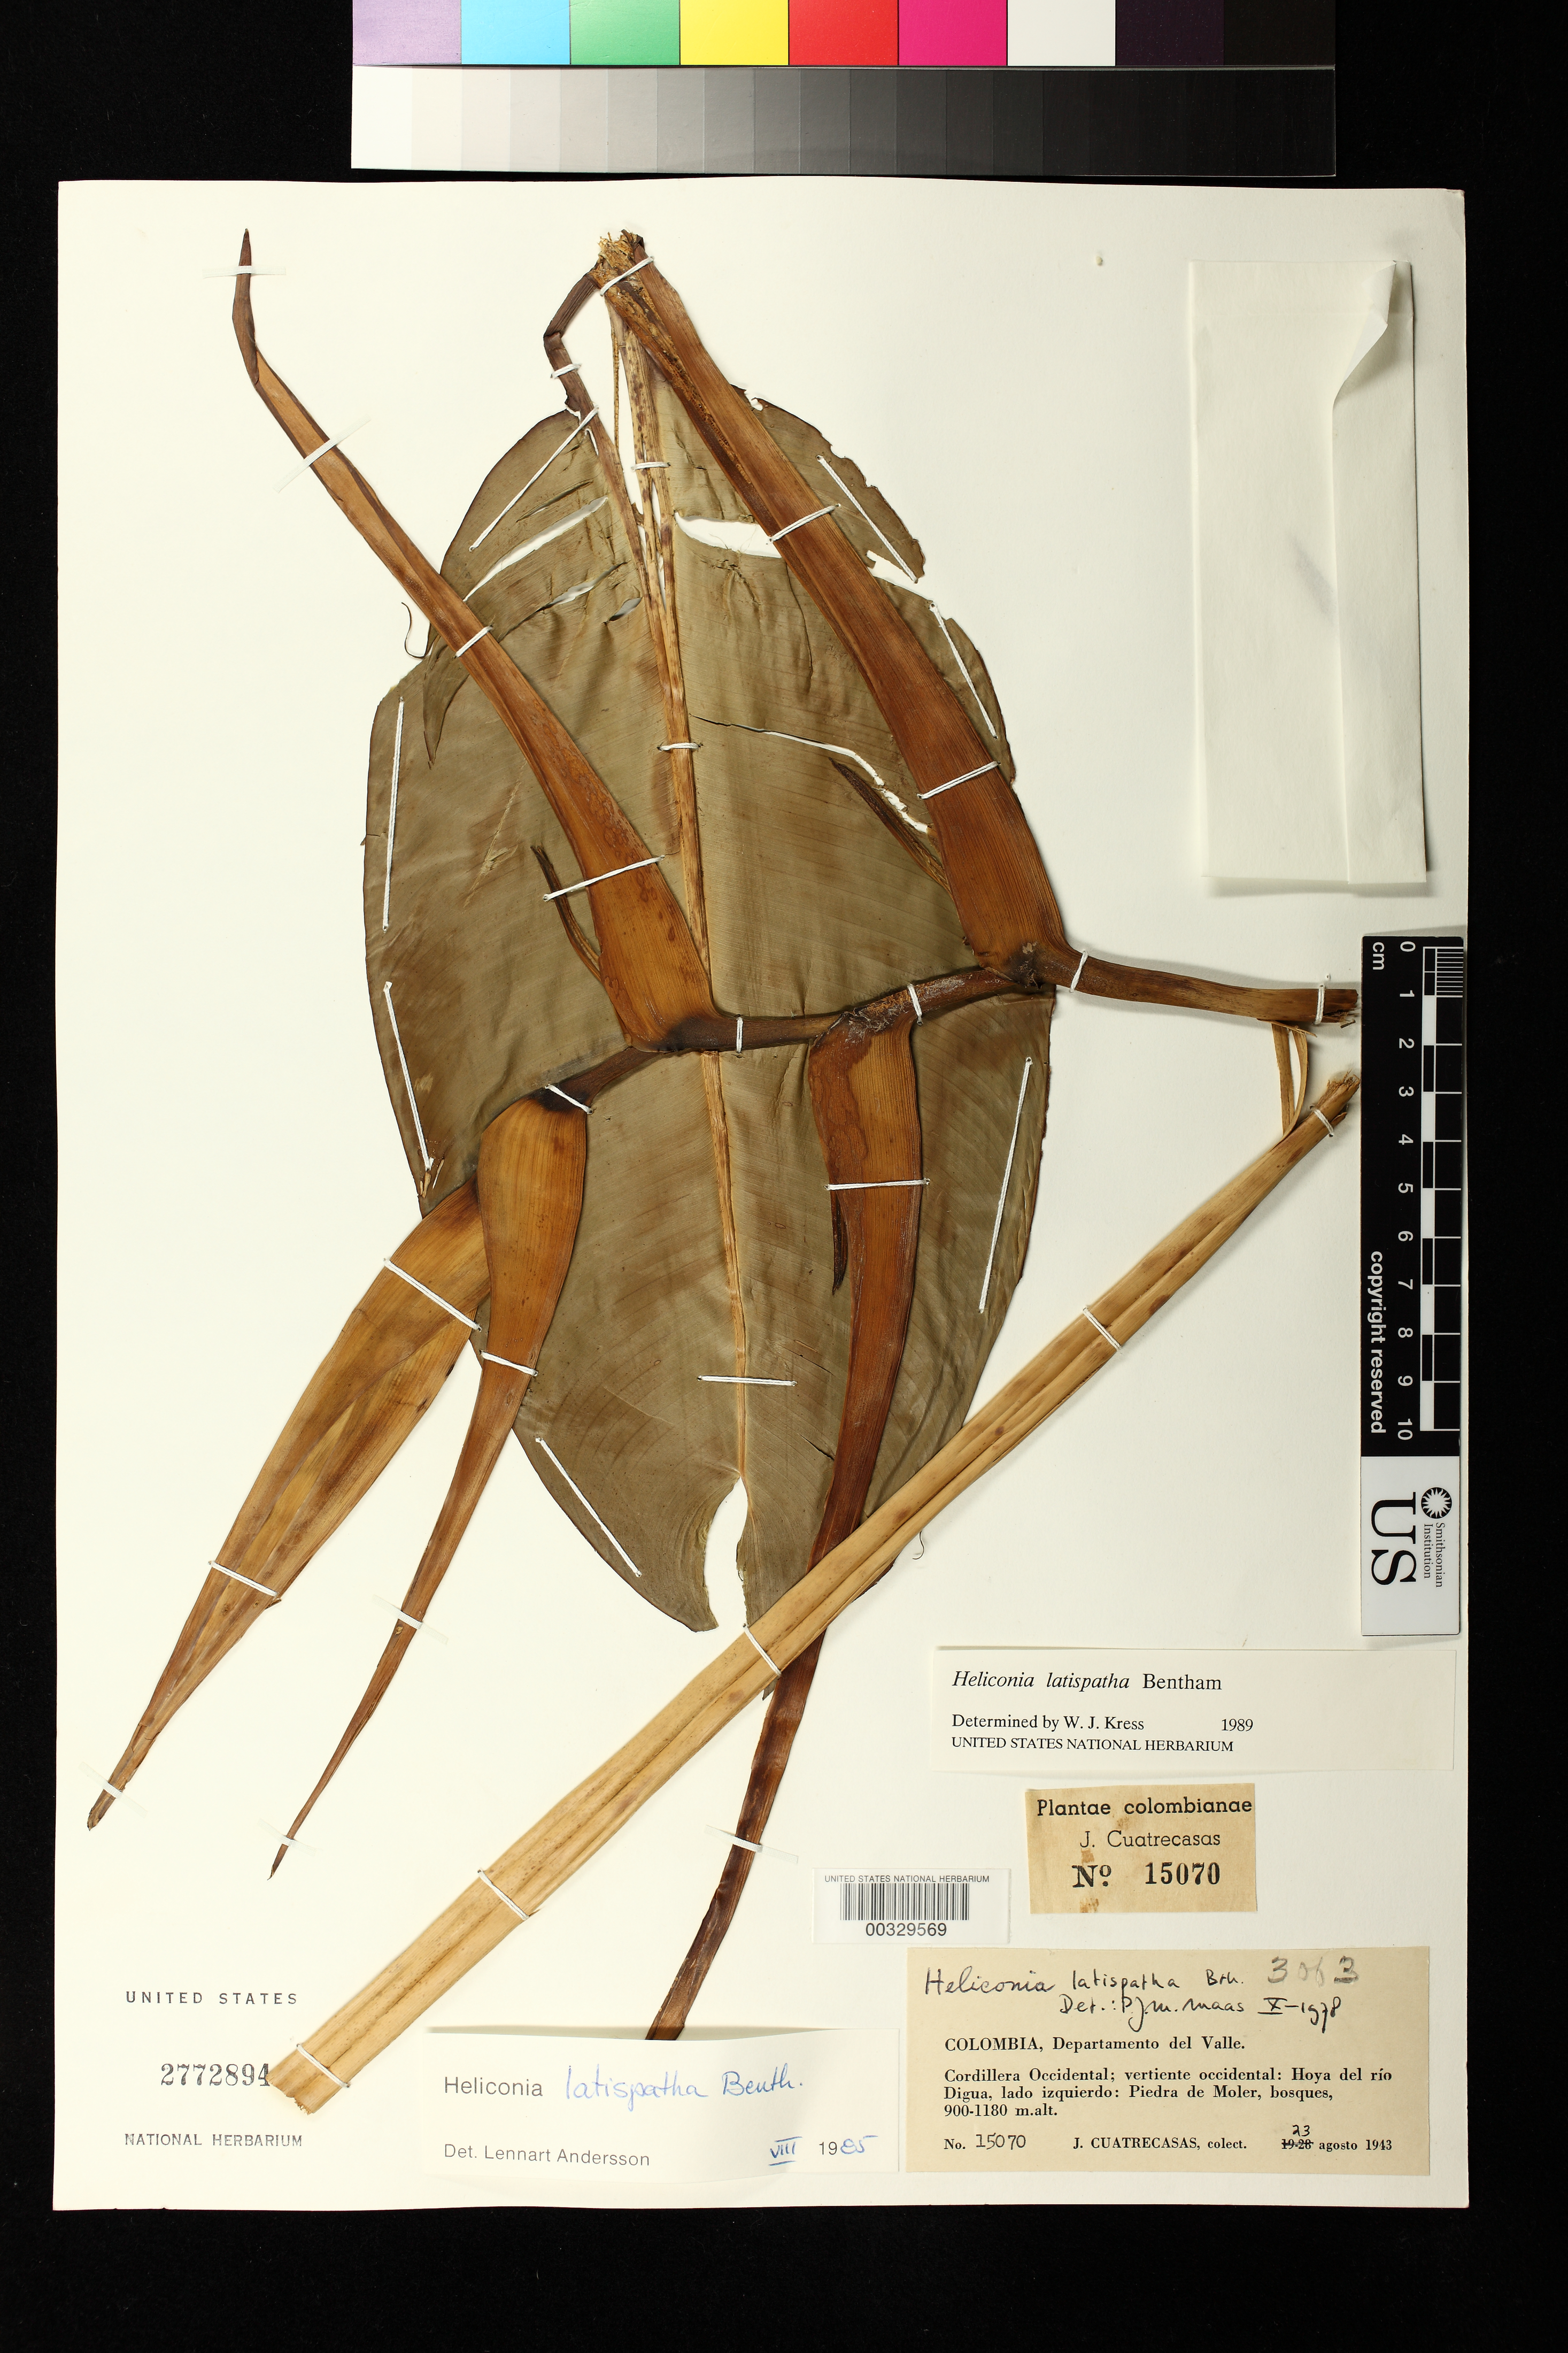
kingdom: Plantae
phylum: Tracheophyta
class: Liliopsida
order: Zingiberales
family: Heliconiaceae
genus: Heliconia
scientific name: Heliconia latispatha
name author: Benth.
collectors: J. Cuatrecasas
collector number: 15070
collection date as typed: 23 Aug 1943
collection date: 1943-08-23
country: Colombia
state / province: Valle del Cauca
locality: Cordillera Occidental, western slope, Valley of Rio Digua, left bank, Piedra de Moler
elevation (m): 900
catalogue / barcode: US 2772894